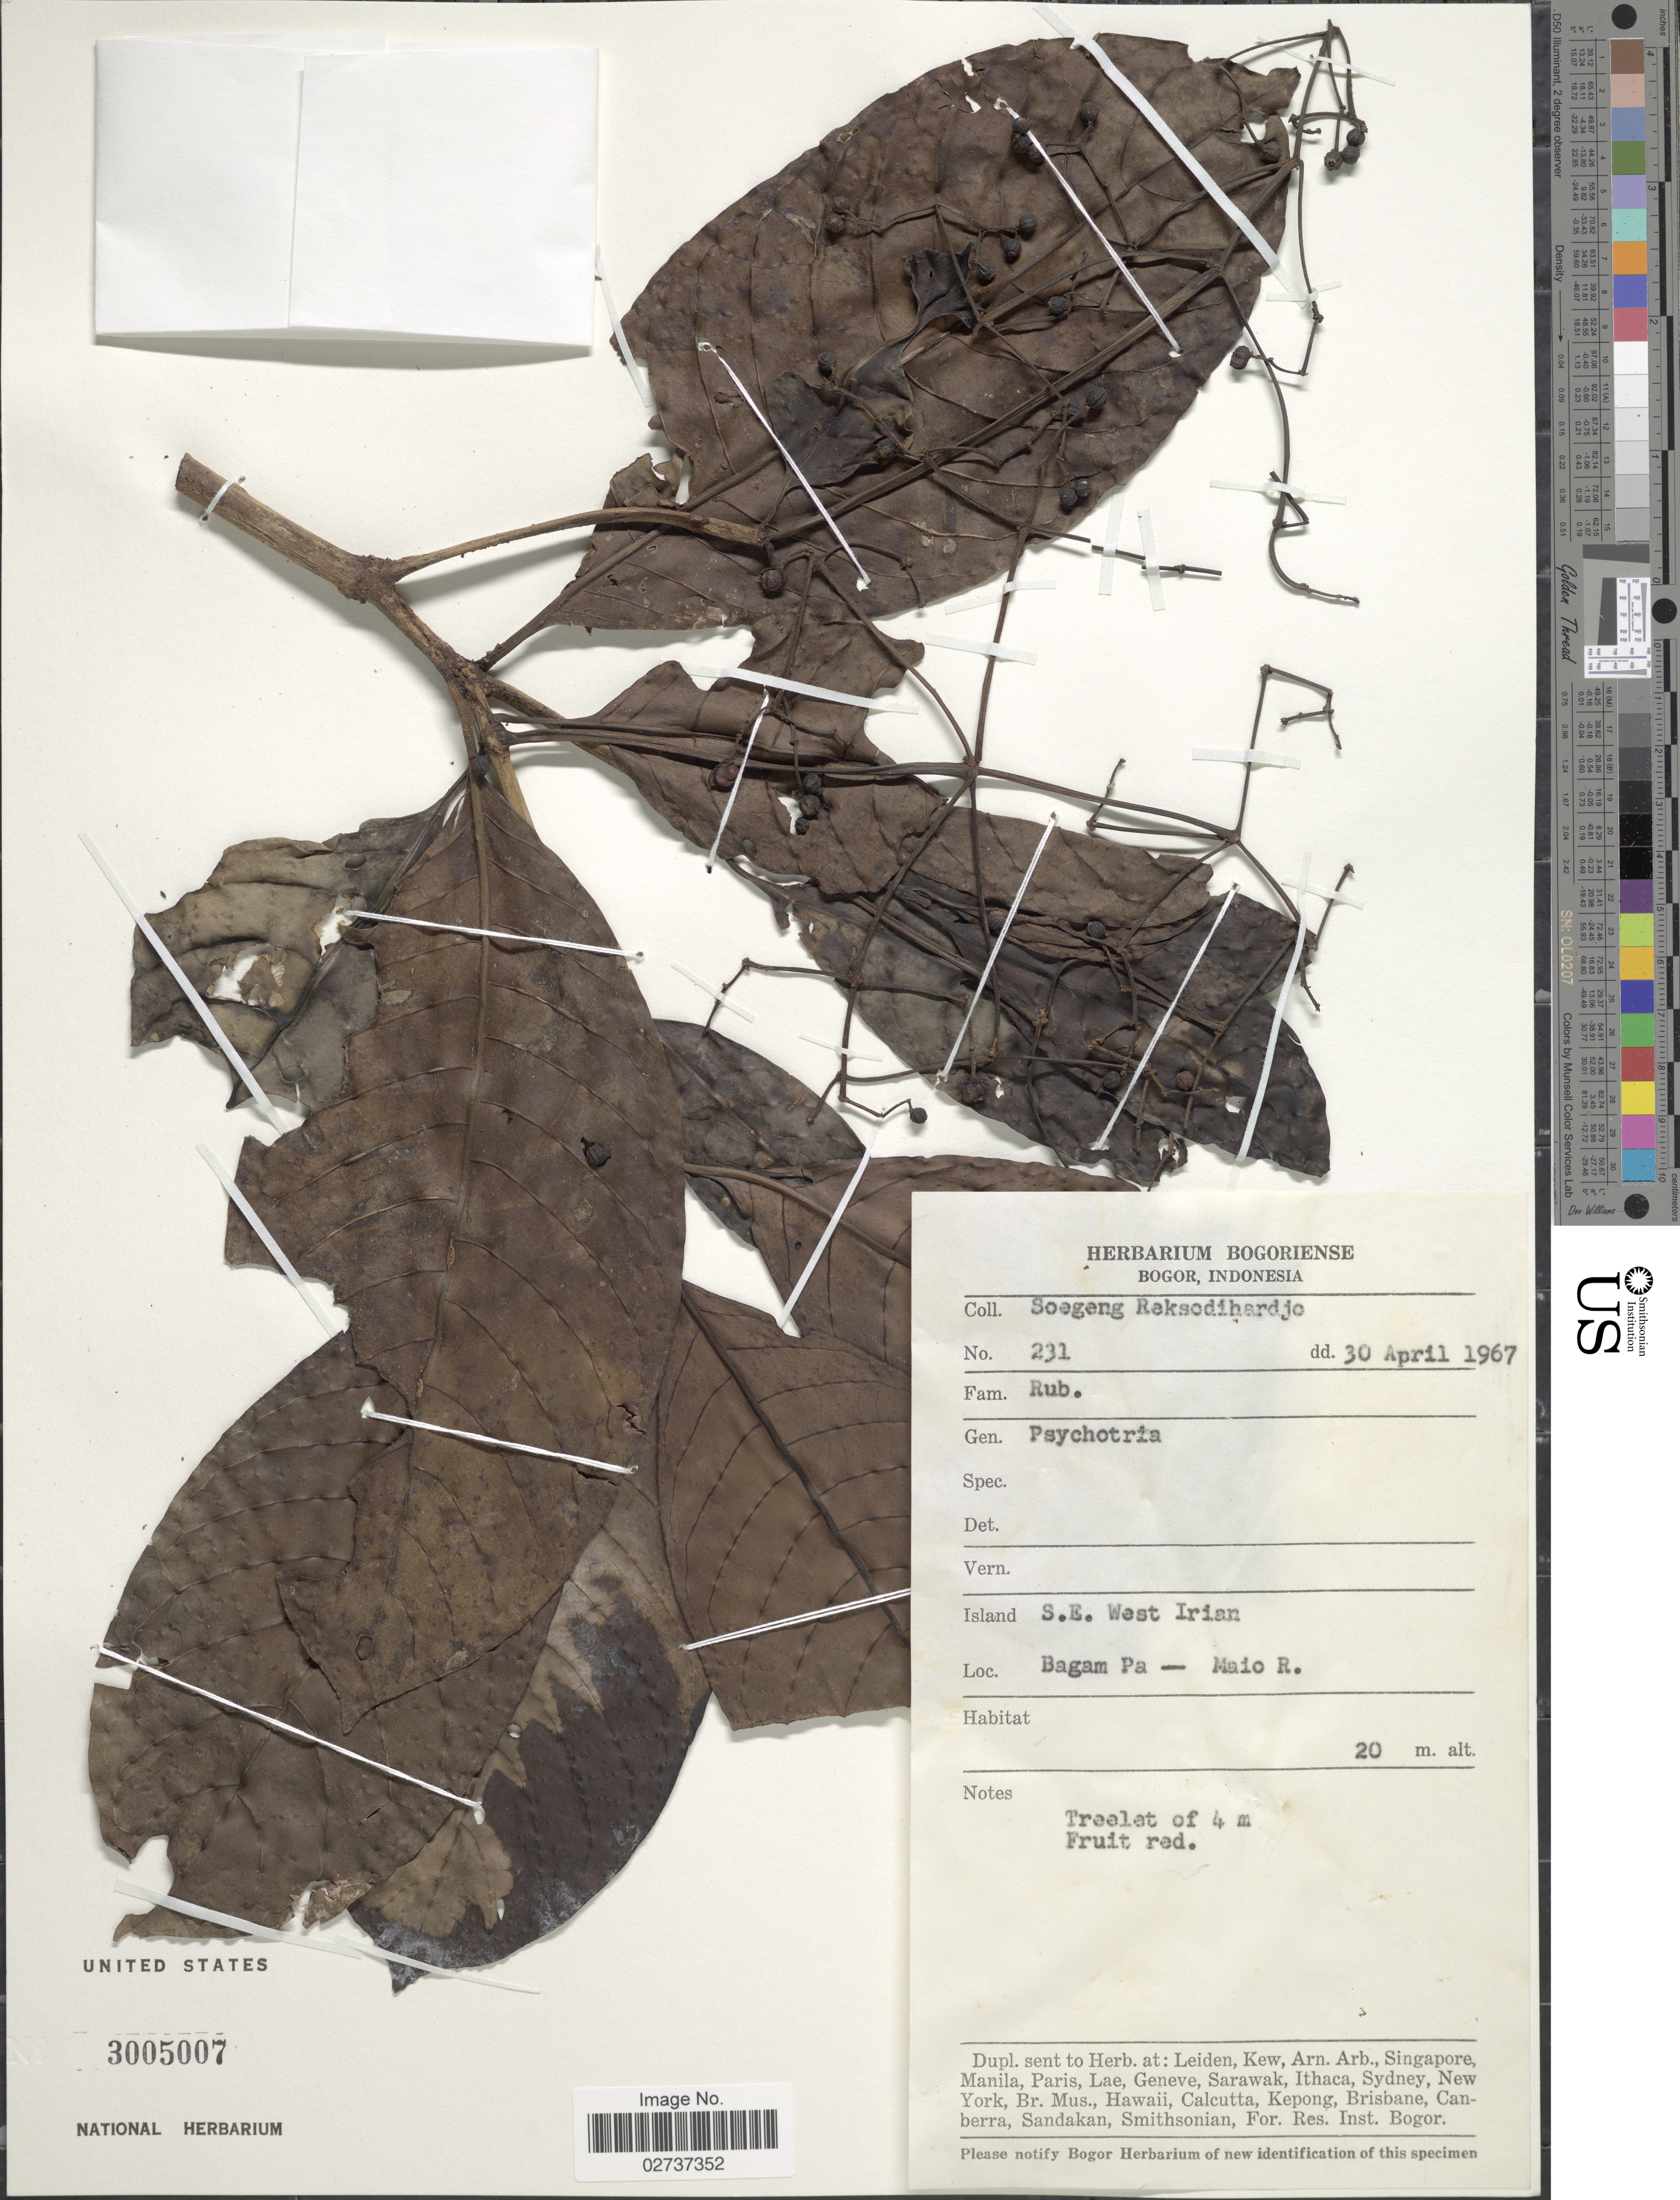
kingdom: Plantae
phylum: Tracheophyta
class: Magnoliopsida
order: Gentianales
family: Rubiaceae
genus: Psychotria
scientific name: Psychotria sp.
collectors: S. Reksodihardjo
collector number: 231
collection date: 1967-04-30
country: Indonesia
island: New Guinea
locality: Island S.E. West Irian. Bagam Pa - Maio R.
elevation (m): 20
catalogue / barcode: US 3005007